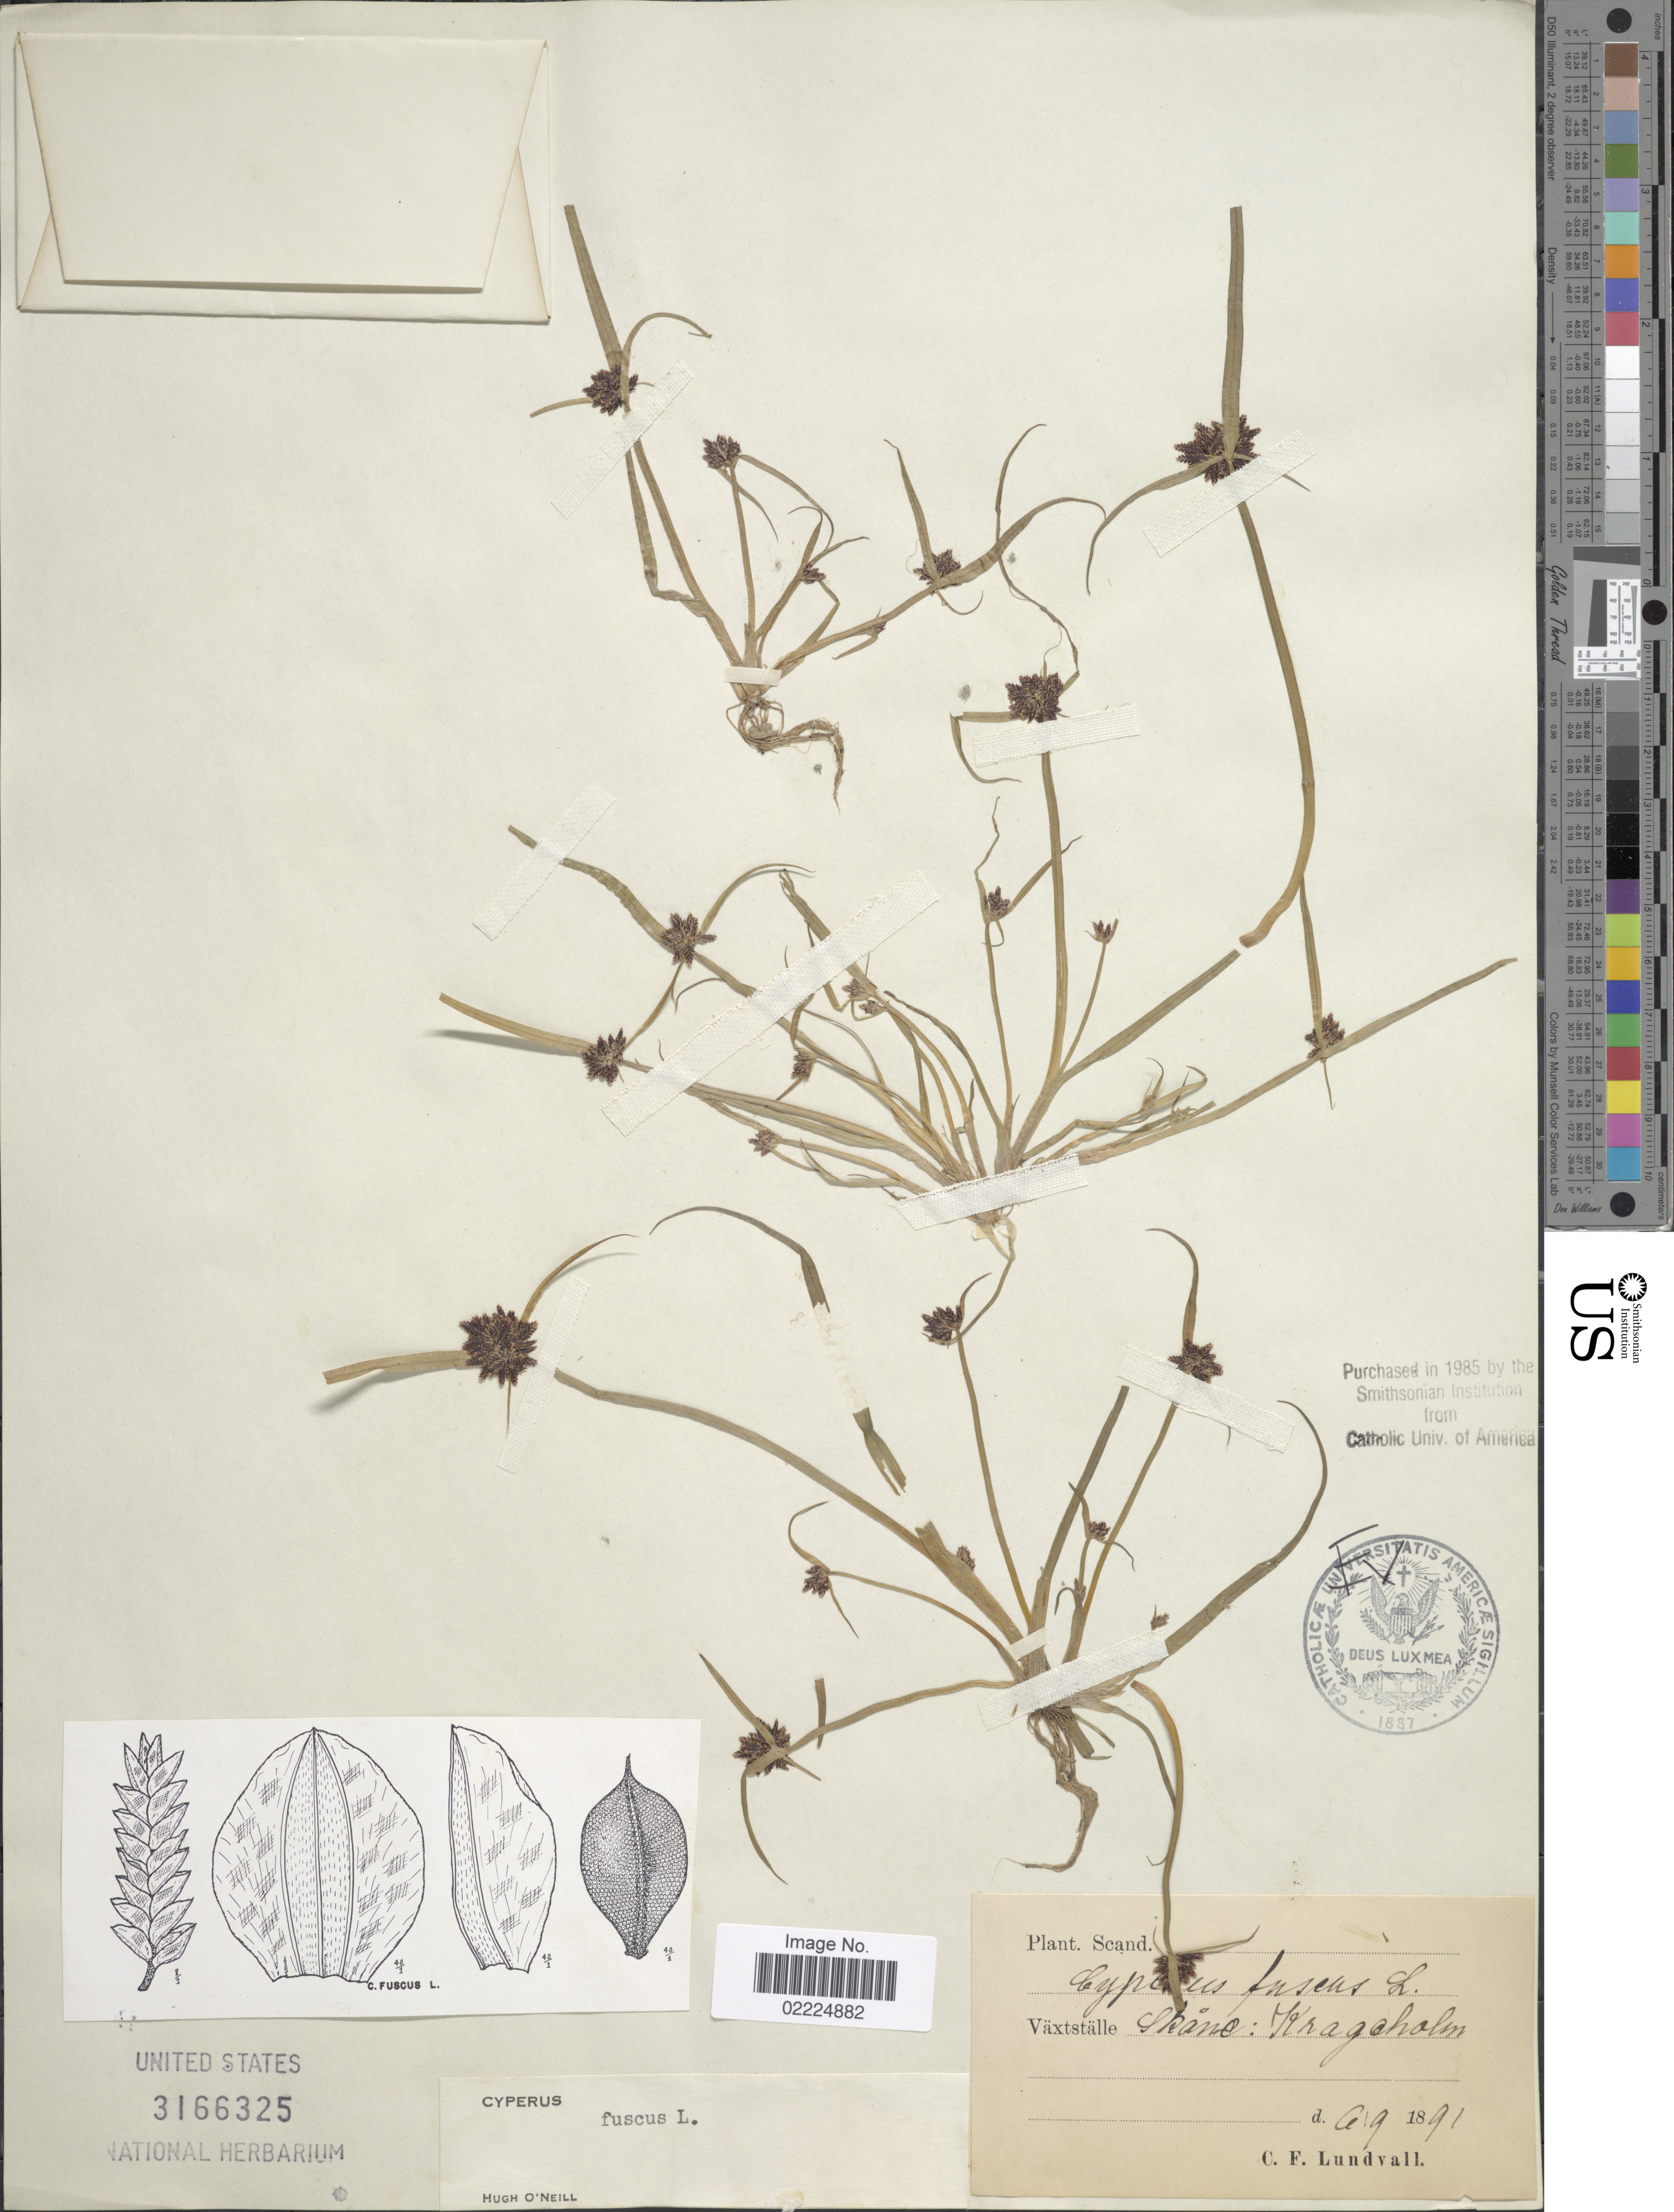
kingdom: Plantae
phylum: Tracheophyta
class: Liliopsida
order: Poales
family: Cyperaceae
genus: Cyperus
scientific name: Cyperus fuscus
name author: L.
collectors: C. Lundvall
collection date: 1891-09-06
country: Sweden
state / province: Skåne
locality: Vaxtstalle Skane: Kragcholm.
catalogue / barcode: US 3166325